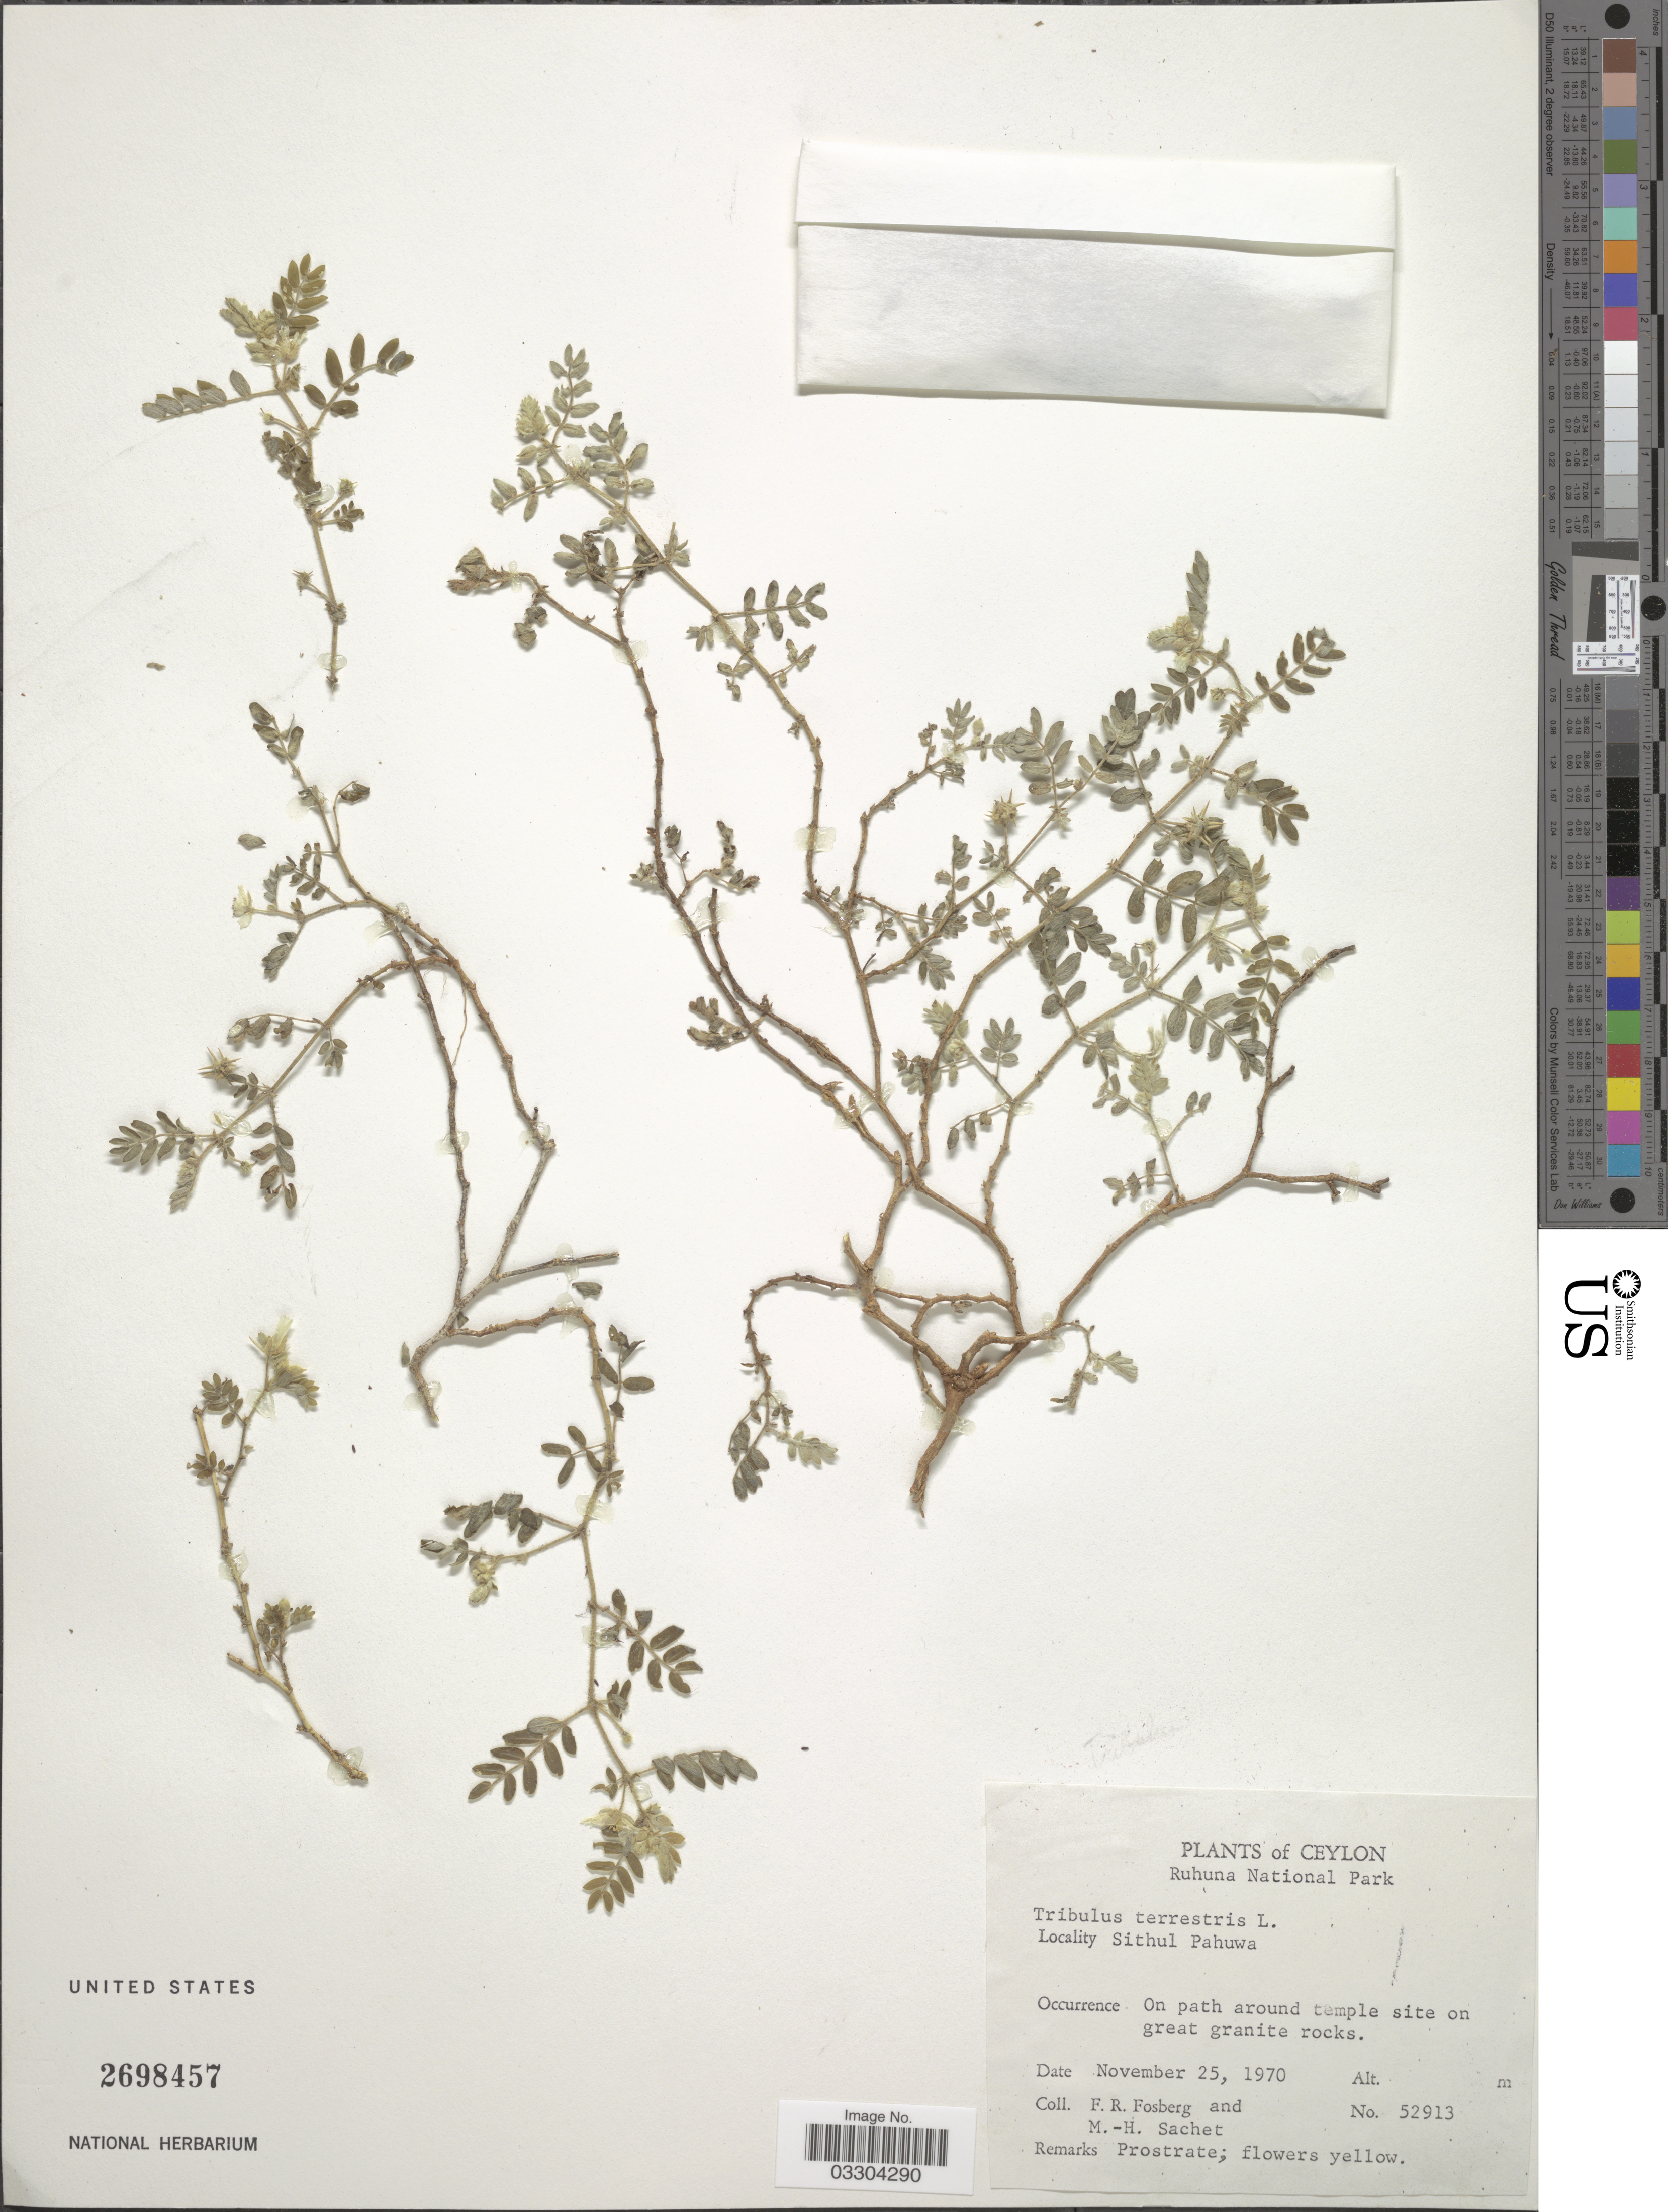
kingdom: Plantae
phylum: Tracheophyta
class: Magnoliopsida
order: Zygophyllales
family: Zygophyllaceae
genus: Tribulus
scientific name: Tribulus terrestris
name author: L.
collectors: F. R. Fosberg & M.-H. Sachet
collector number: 52913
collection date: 1970-11-25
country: Sri Lanka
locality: Ceylon. Ruhuna National Park. Sithul Pahuwa.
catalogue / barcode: US 2698457